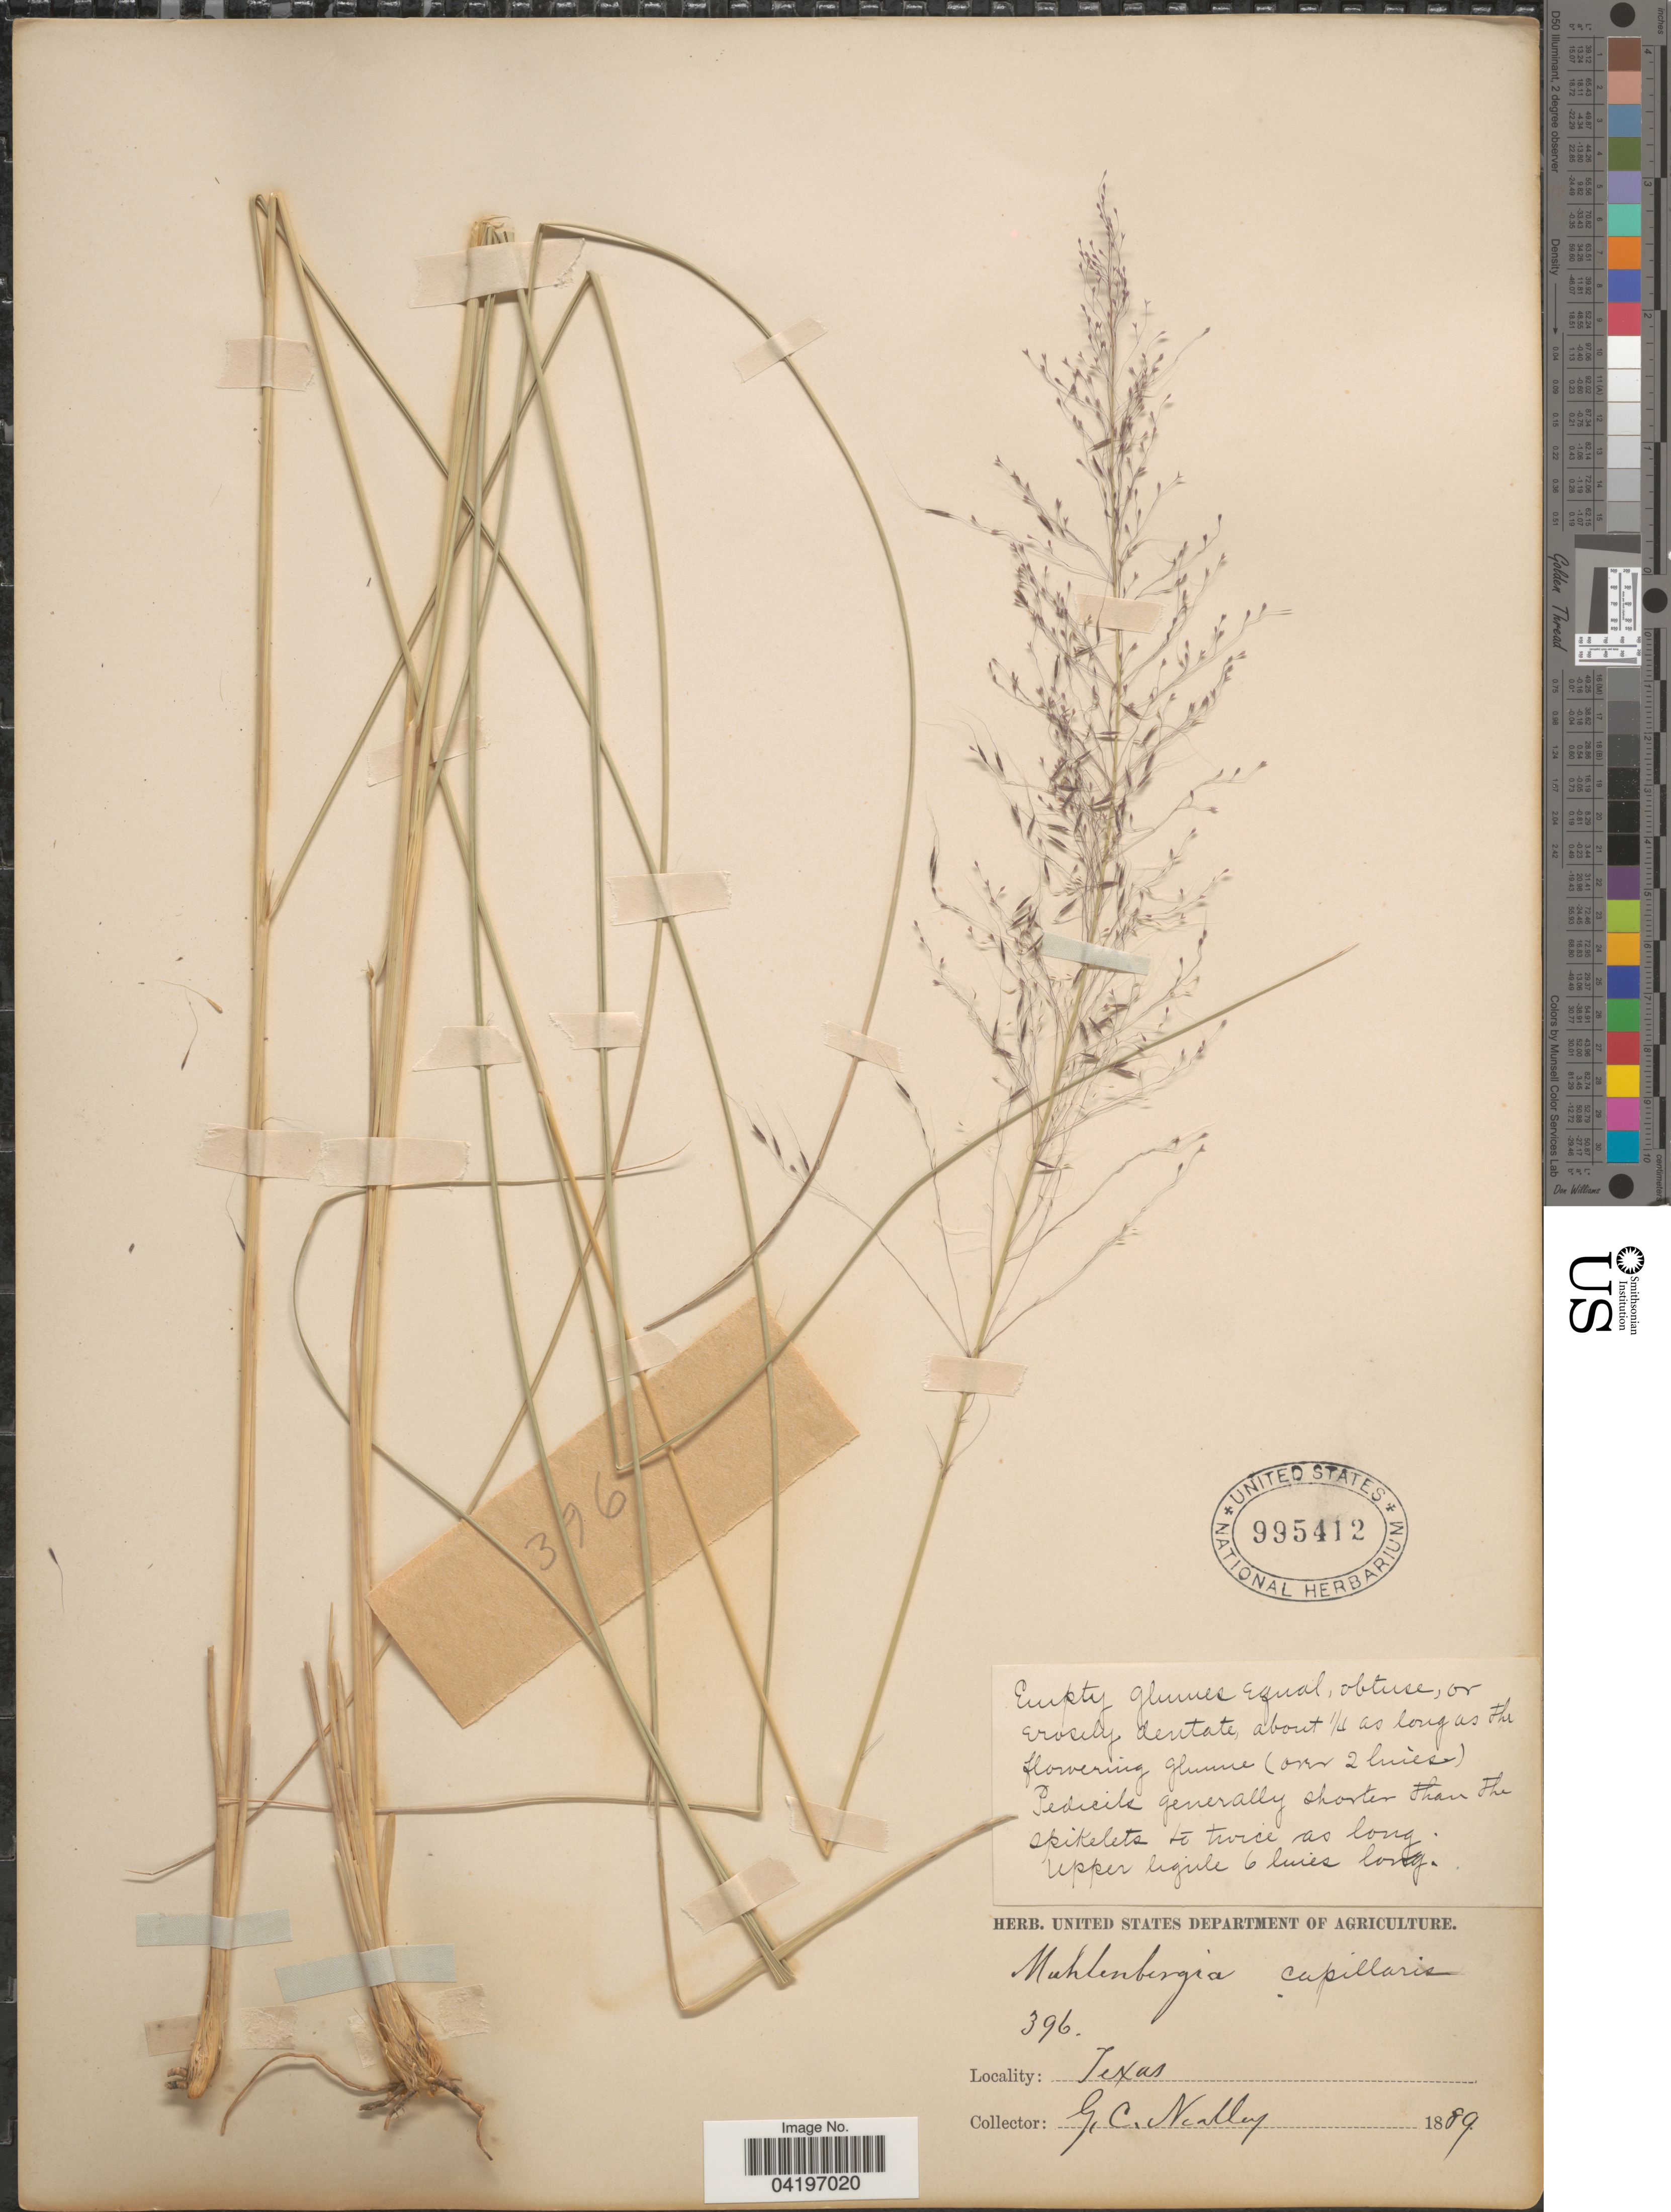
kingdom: Plantae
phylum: Tracheophyta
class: Liliopsida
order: Poales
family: Poaceae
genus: Muhlenbergia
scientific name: Muhlenbergia rigida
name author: (Kunth) Kunth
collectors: G. C. Nealley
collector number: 396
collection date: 1889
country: United States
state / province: Texas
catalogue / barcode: US 995412